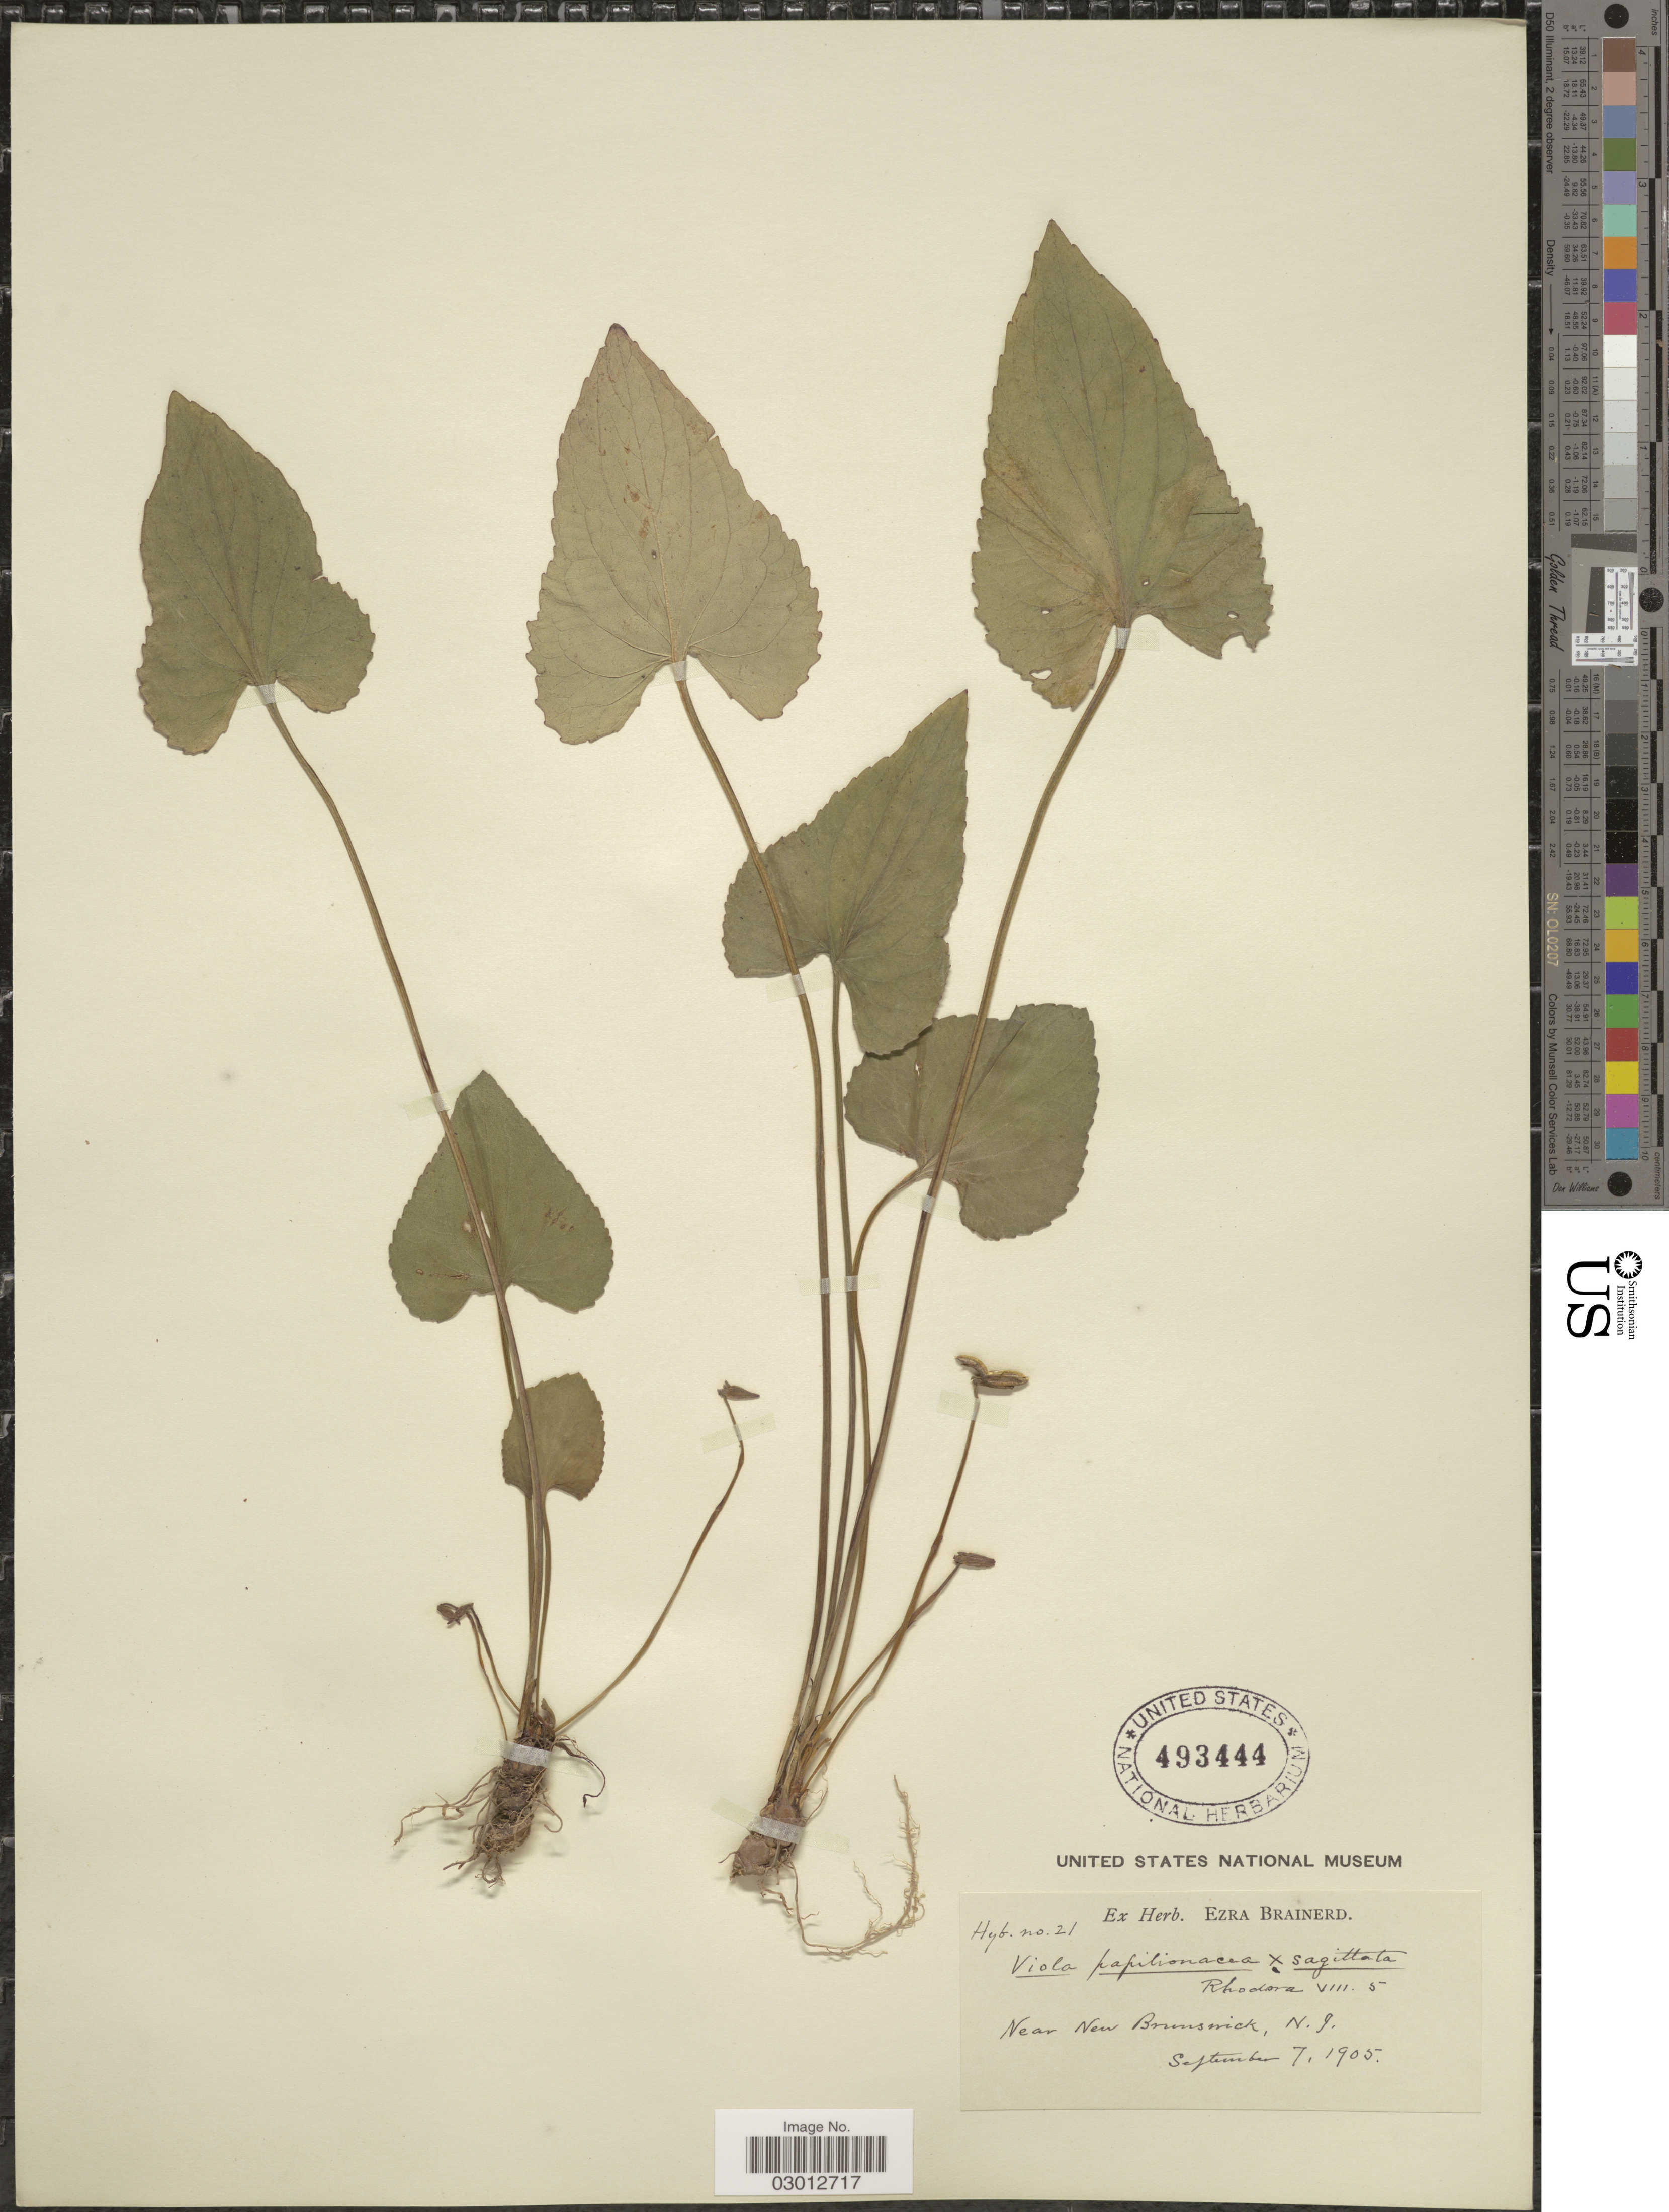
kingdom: Plantae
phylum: Tracheophyta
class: Magnoliopsida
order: Malpighiales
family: Violaceae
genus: Viola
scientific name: Viola papilionacea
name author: Pursh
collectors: ex herb. Ezra Brainerd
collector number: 21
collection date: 1905-09-07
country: United States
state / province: New Jersey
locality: Near New Brunswick.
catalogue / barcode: US 493444